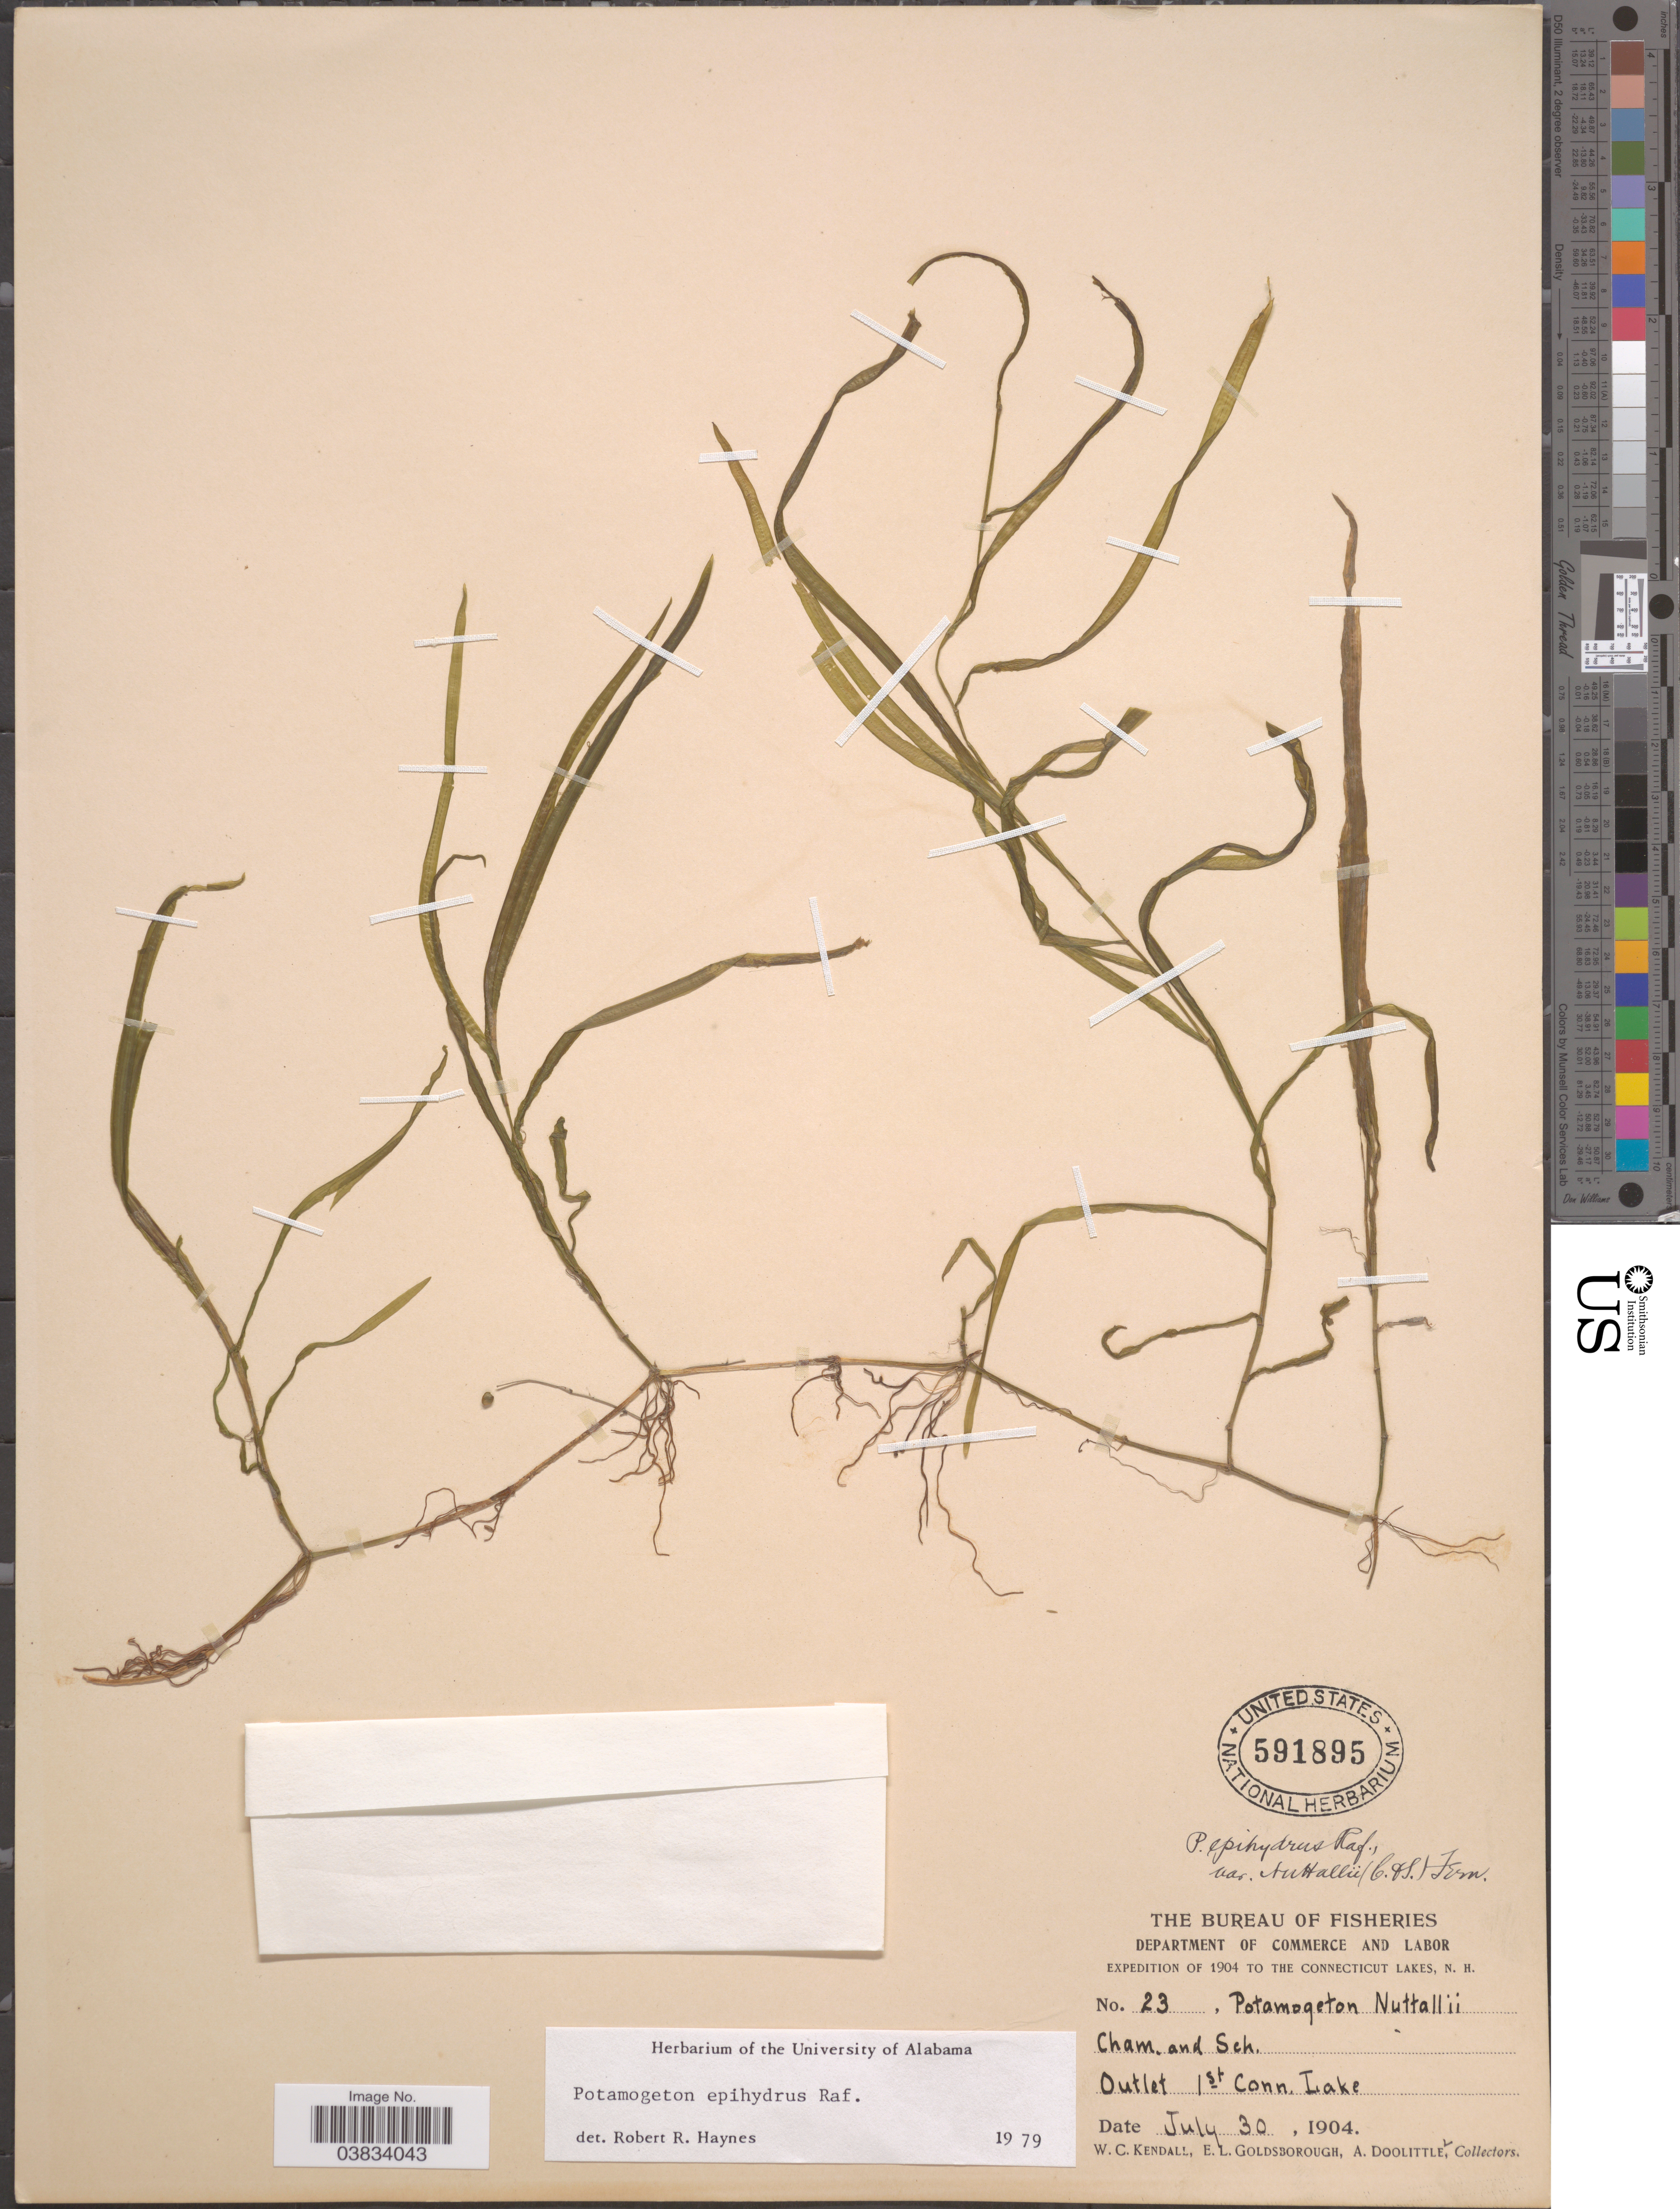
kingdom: Plantae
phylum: Tracheophyta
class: Liliopsida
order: Alismatales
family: Potamogetonaceae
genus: Potamogeton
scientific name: Potamogeton epihydrus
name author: Raf.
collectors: W. Kendall, E. Goldsborough & A. Doolittle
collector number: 23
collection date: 1904-07-30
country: United States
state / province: New Hampshire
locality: The Connecticut Lakes. Outlet 1st Conn. Lake.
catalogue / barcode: US 591895